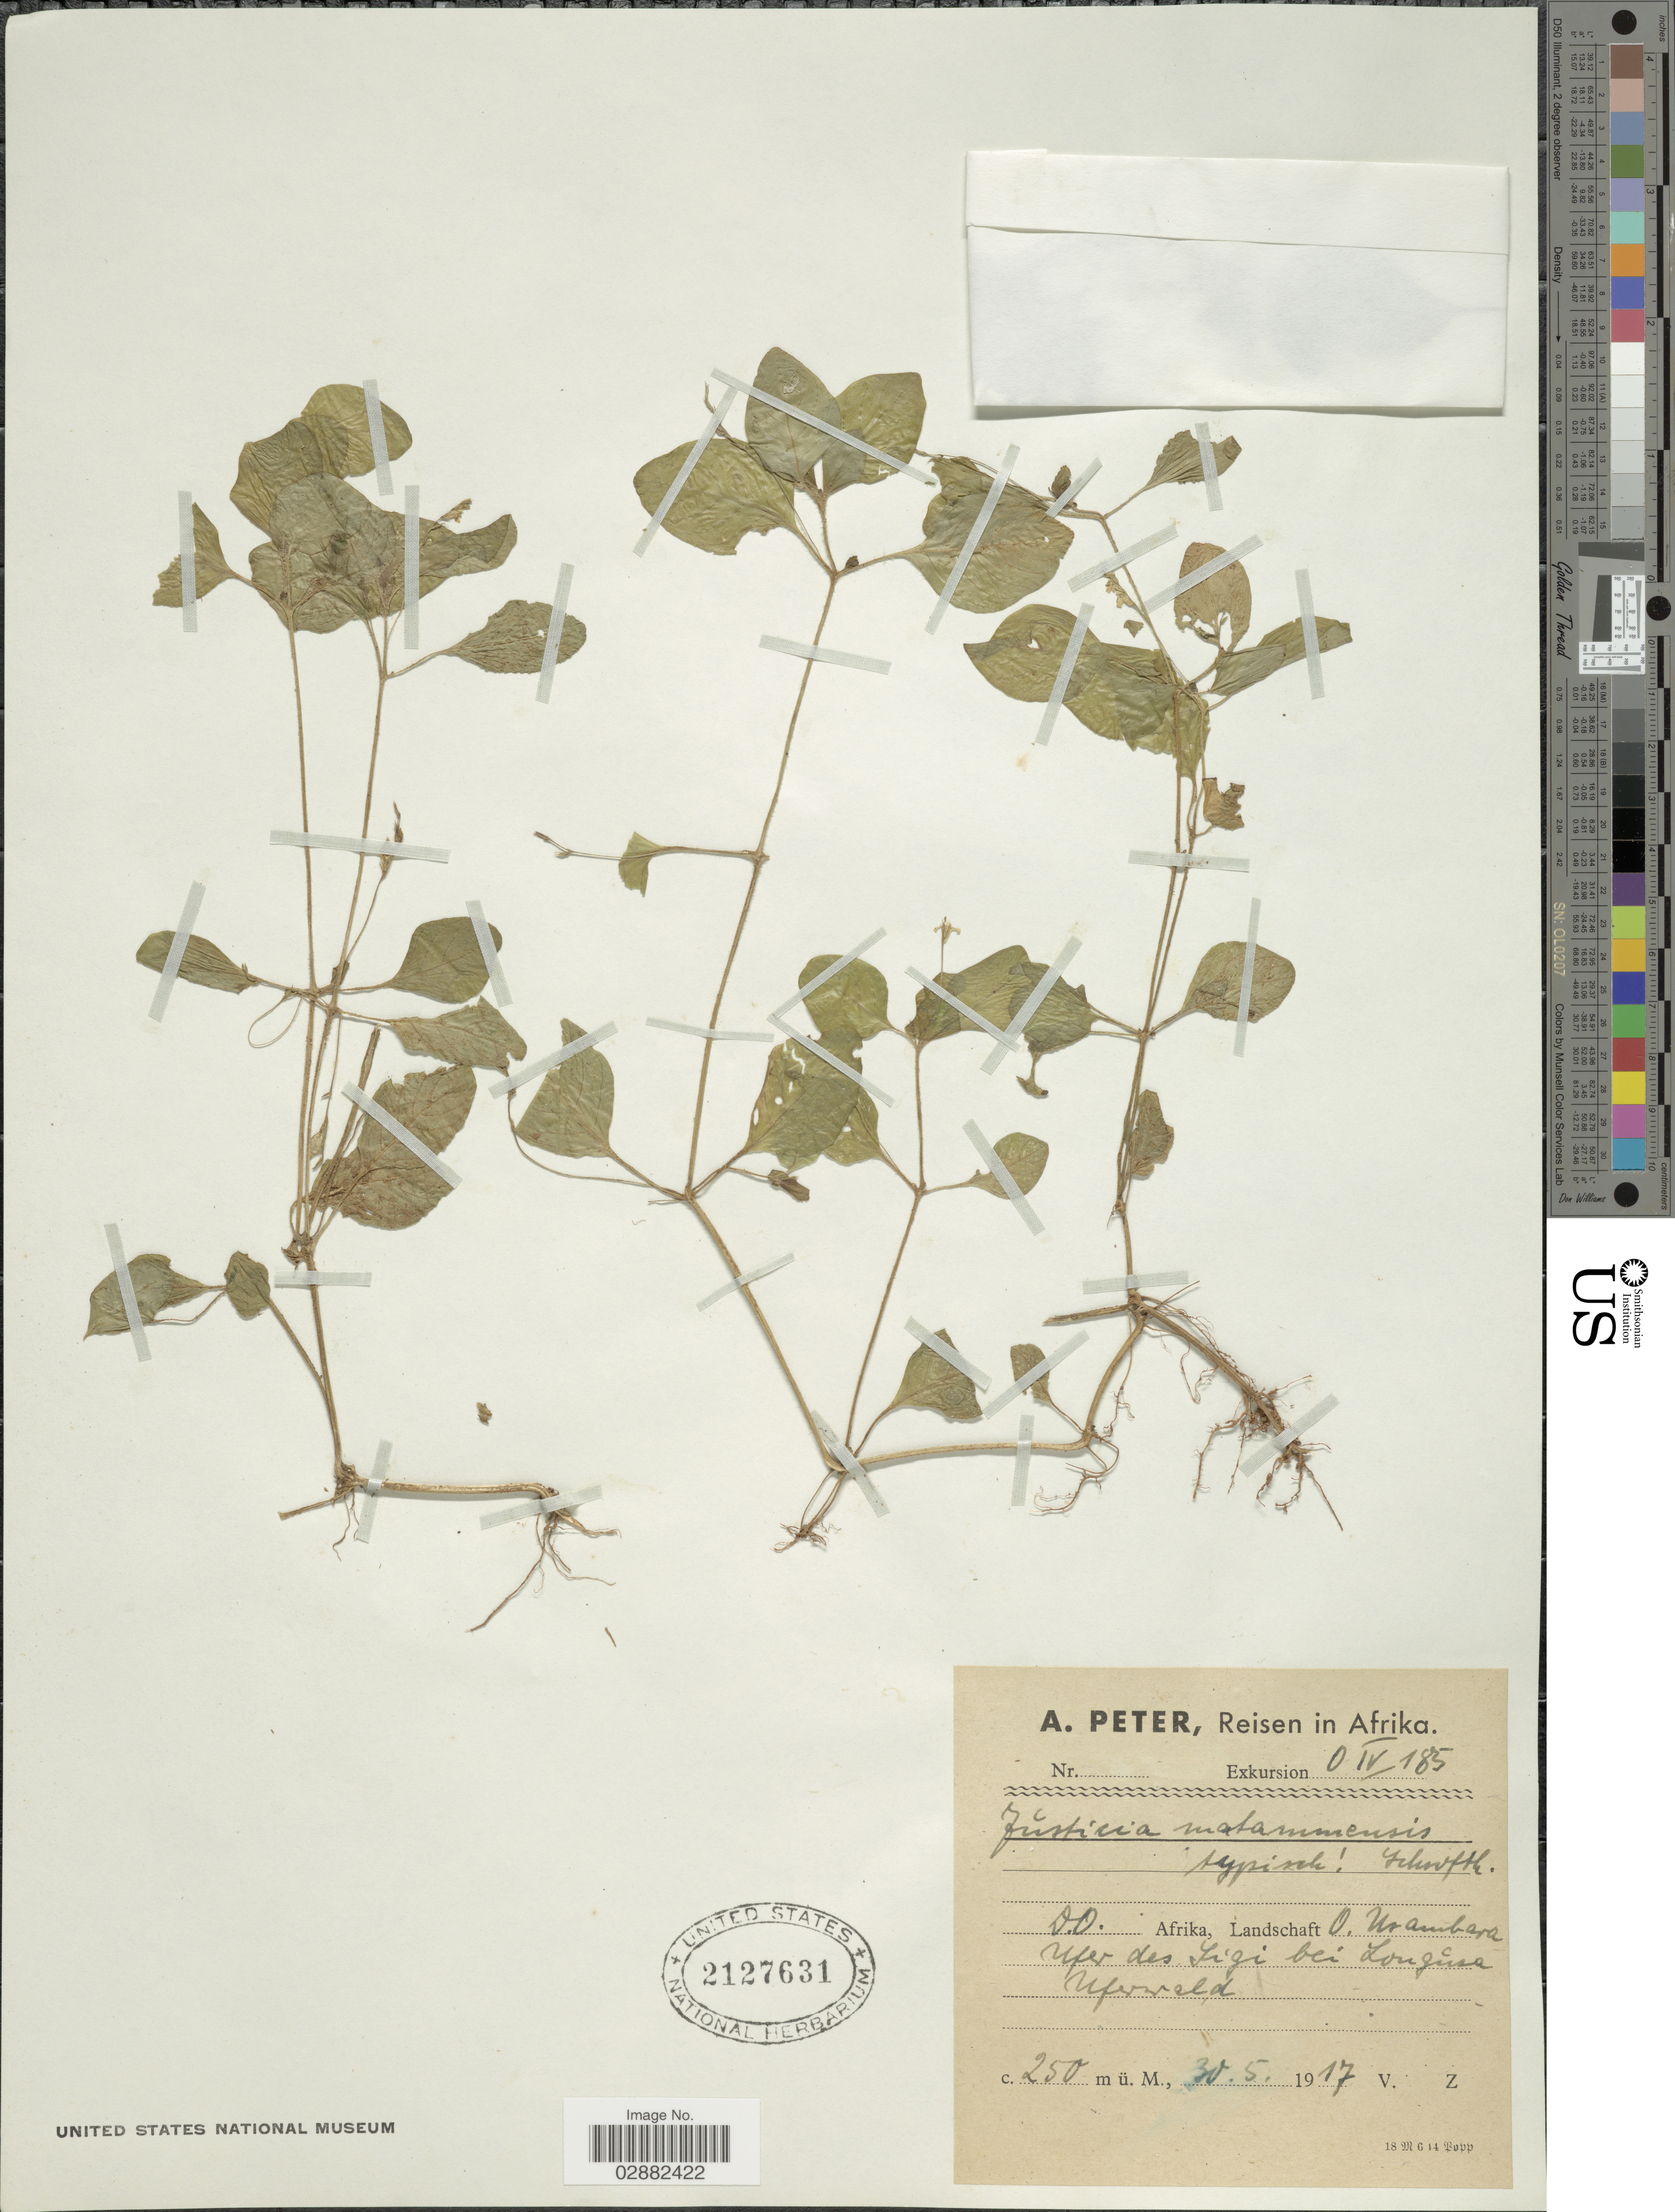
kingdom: Plantae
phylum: Tracheophyta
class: Magnoliopsida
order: Lamiales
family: Acanthaceae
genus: Justicia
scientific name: Justicia matammensis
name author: (Schweinf.) Oliv.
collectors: A. Peter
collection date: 1917-05-30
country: Tanzania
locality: Afrika, D.O. Afrika, Landschaft O. Usambara ufer des Sigi bei Longusa Uferwald.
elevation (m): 250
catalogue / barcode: US 2127631